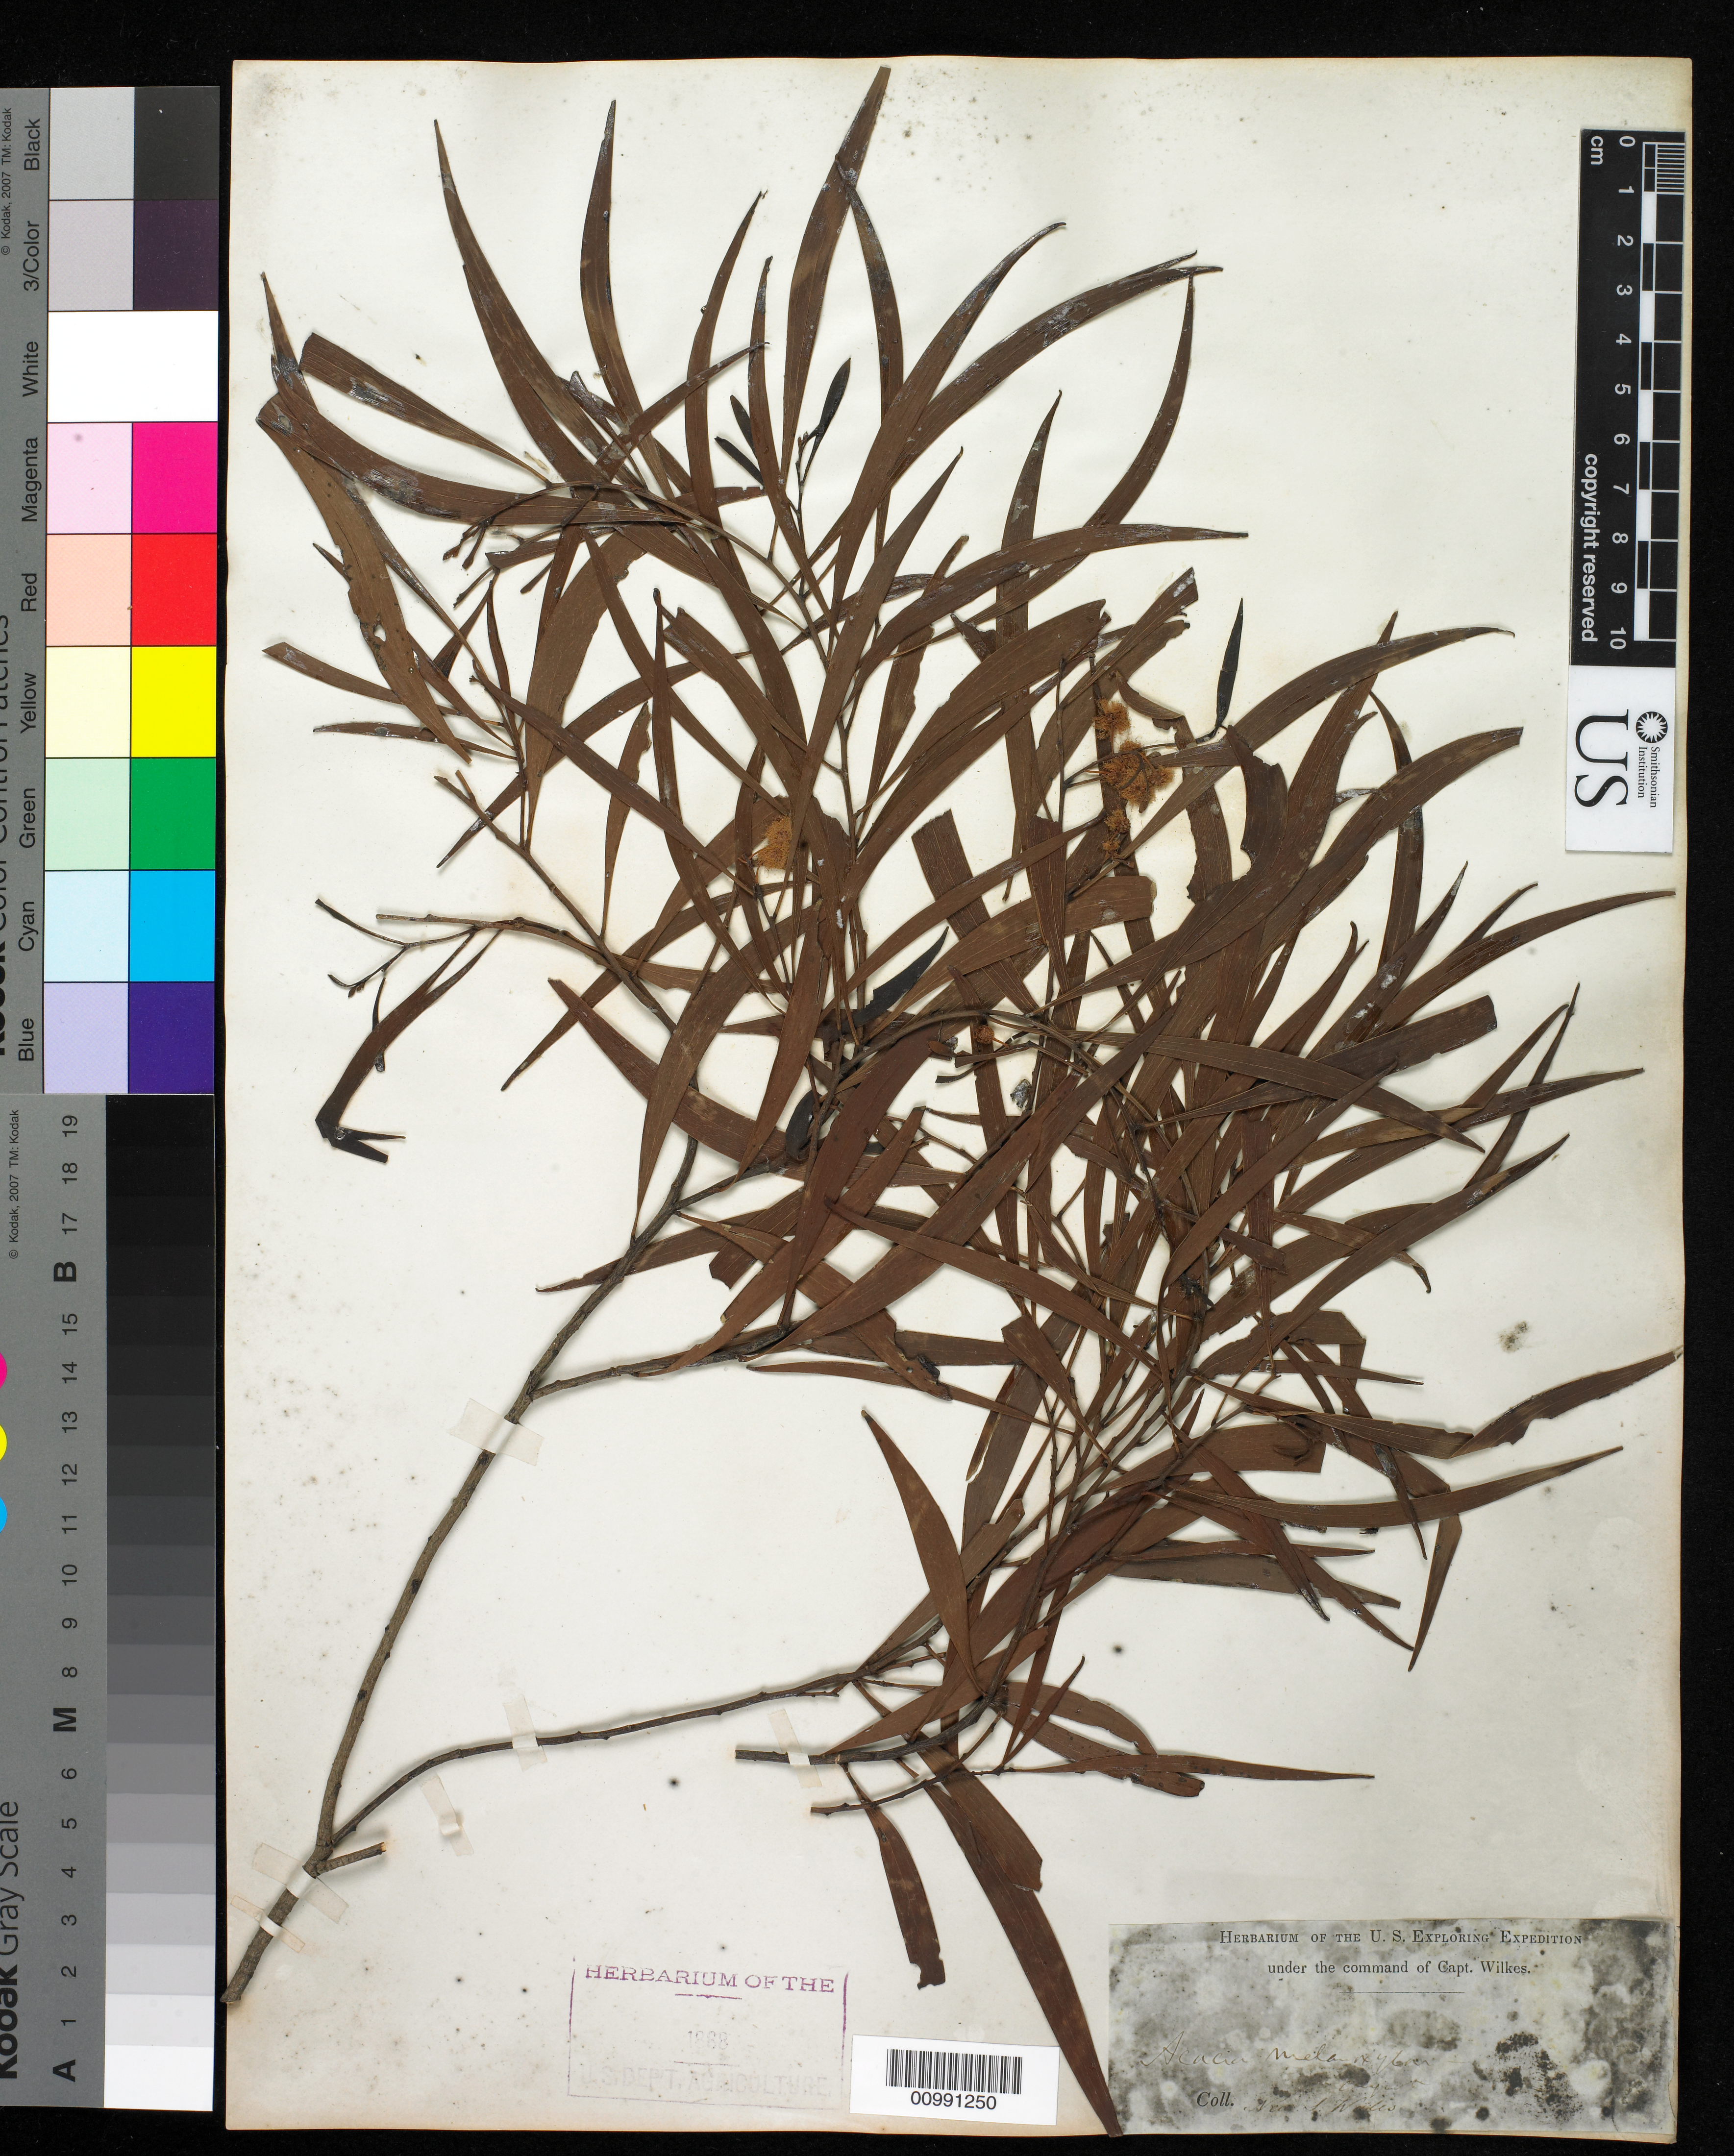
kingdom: Plantae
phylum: Tracheophyta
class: Magnoliopsida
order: Fabales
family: Fabaceae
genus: Acacia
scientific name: Acacia melanoxylon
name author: R. Br.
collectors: Wilkes Explor. Exped.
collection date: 1838/1842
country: Australia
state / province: New South Wales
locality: N.S.Wales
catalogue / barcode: US 98510